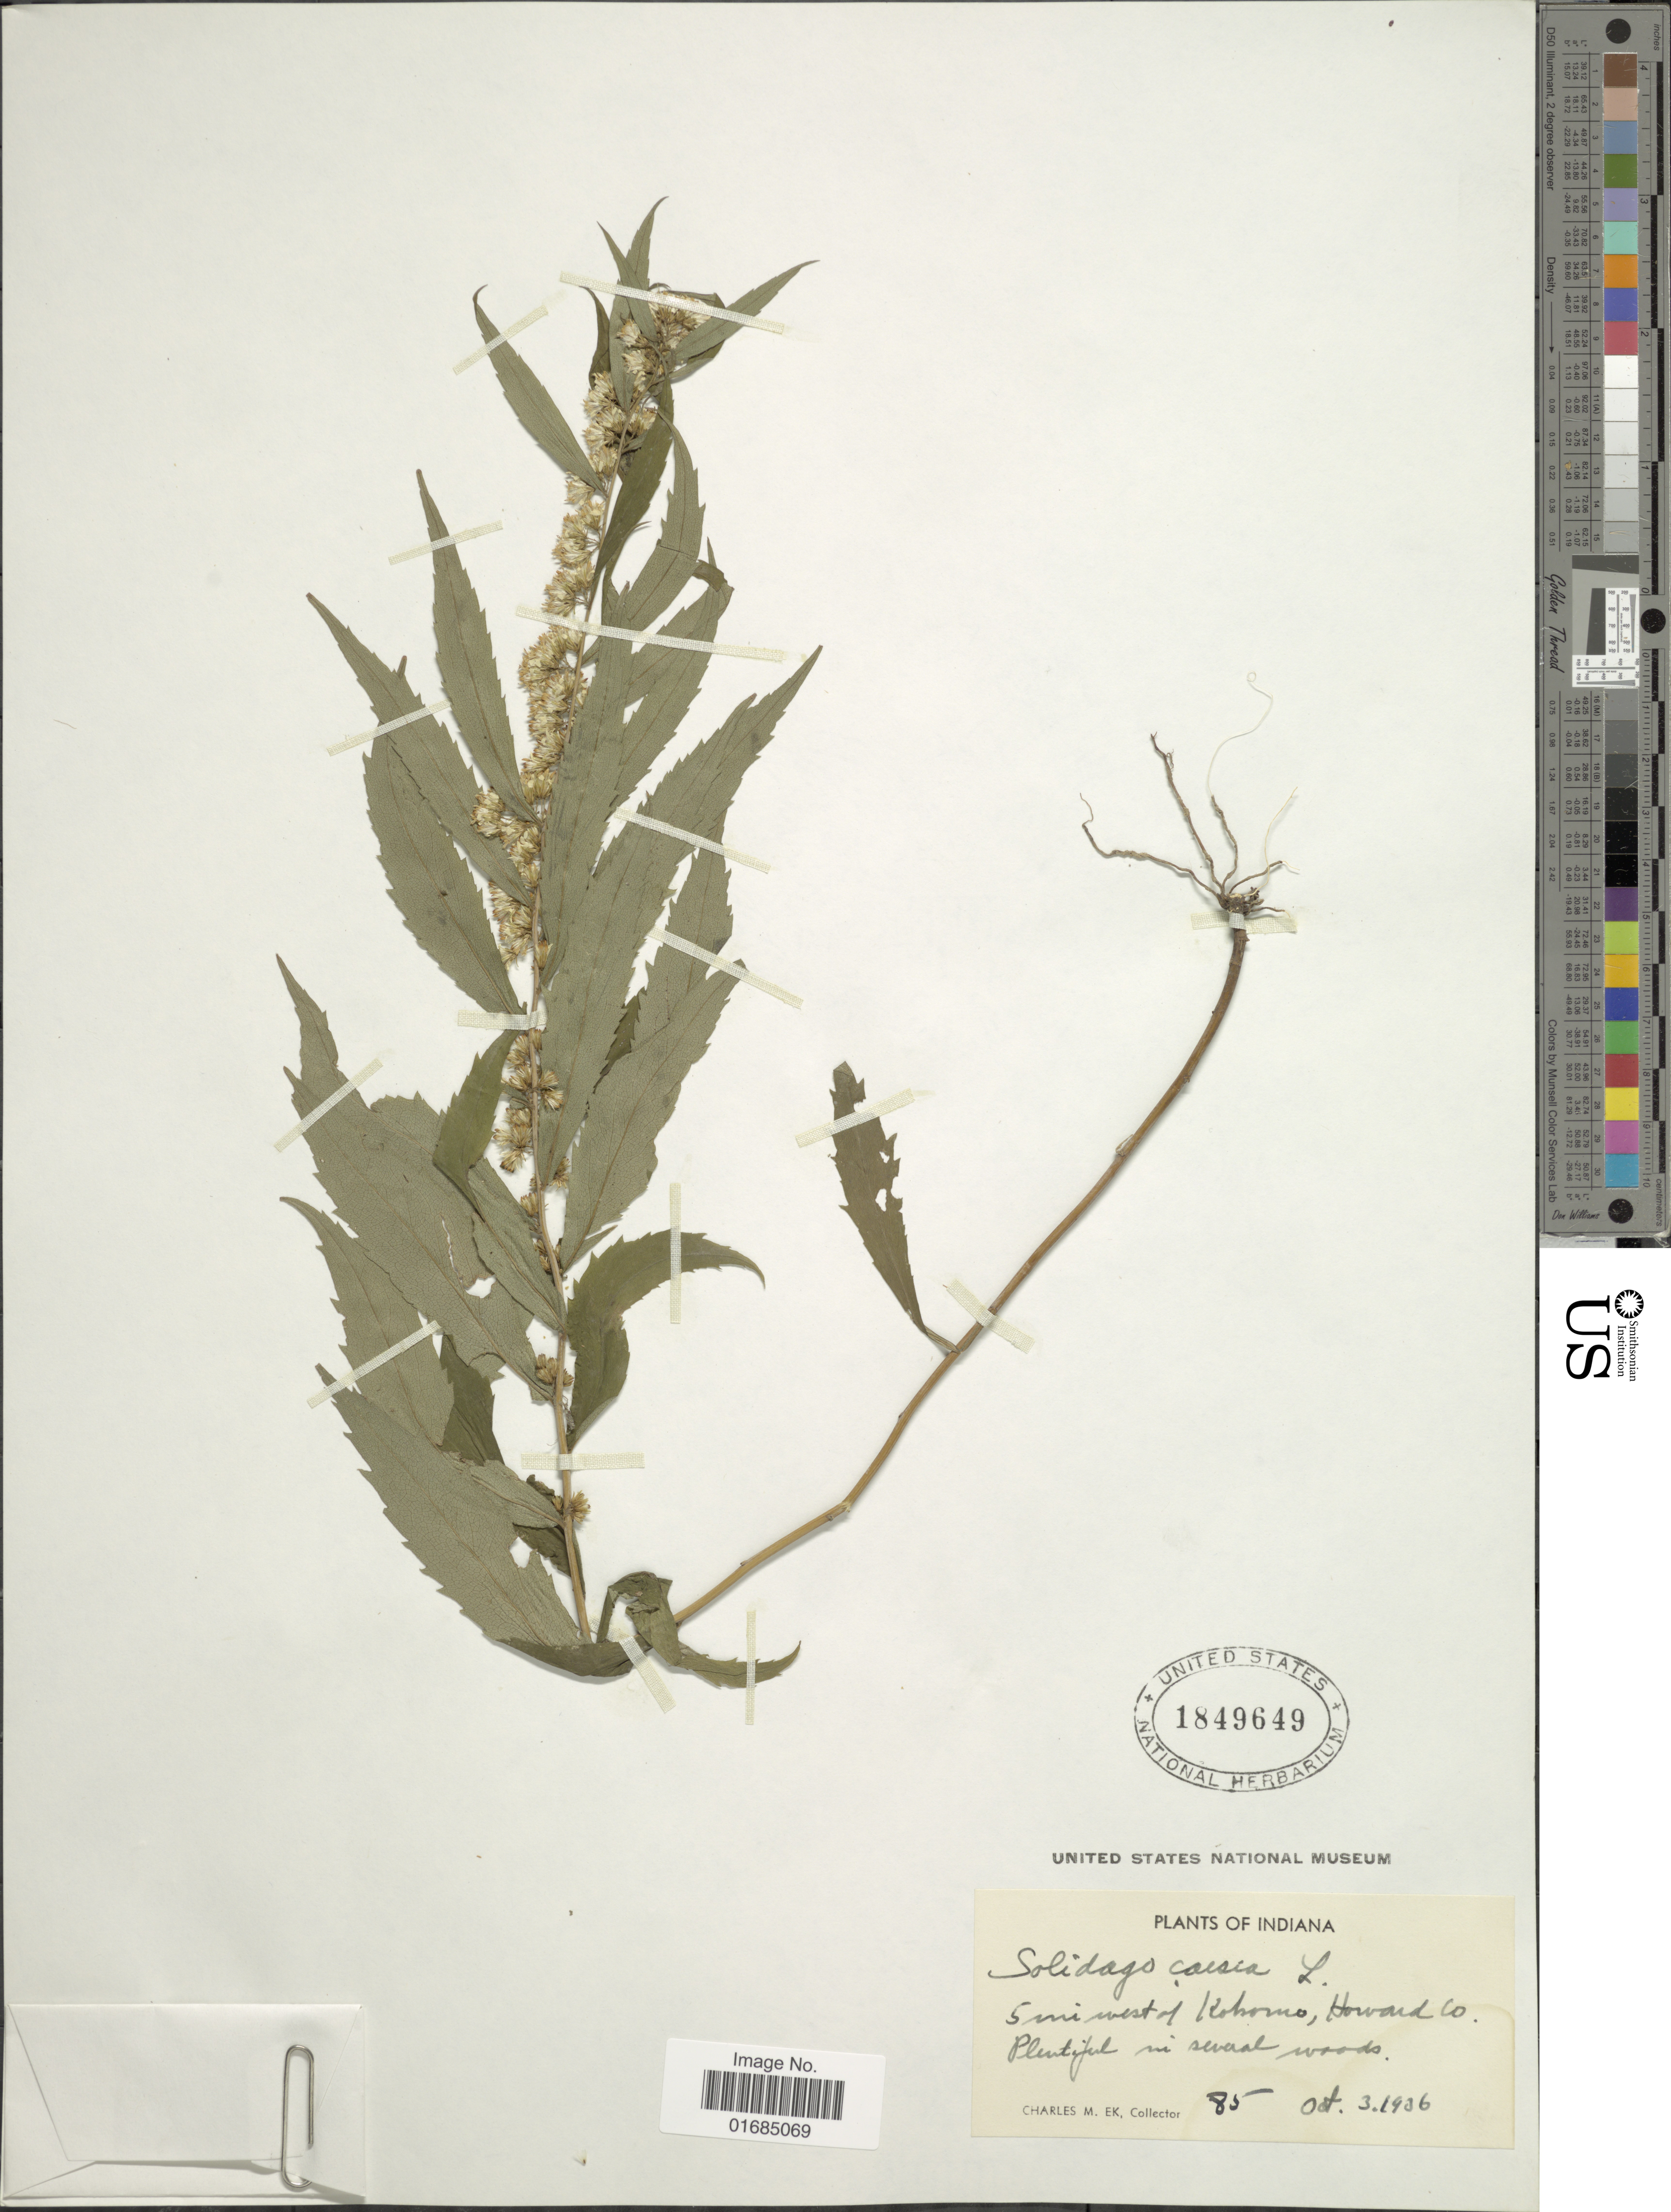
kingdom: Plantae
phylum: Tracheophyta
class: Magnoliopsida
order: Asterales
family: Asteraceae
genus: Solidago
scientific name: Solidago caesia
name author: L.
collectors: C. Ek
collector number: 85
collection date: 1936-10-03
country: United States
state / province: Indiana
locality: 5 mi west of Kohorno, Howard Co.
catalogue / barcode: US 1849649